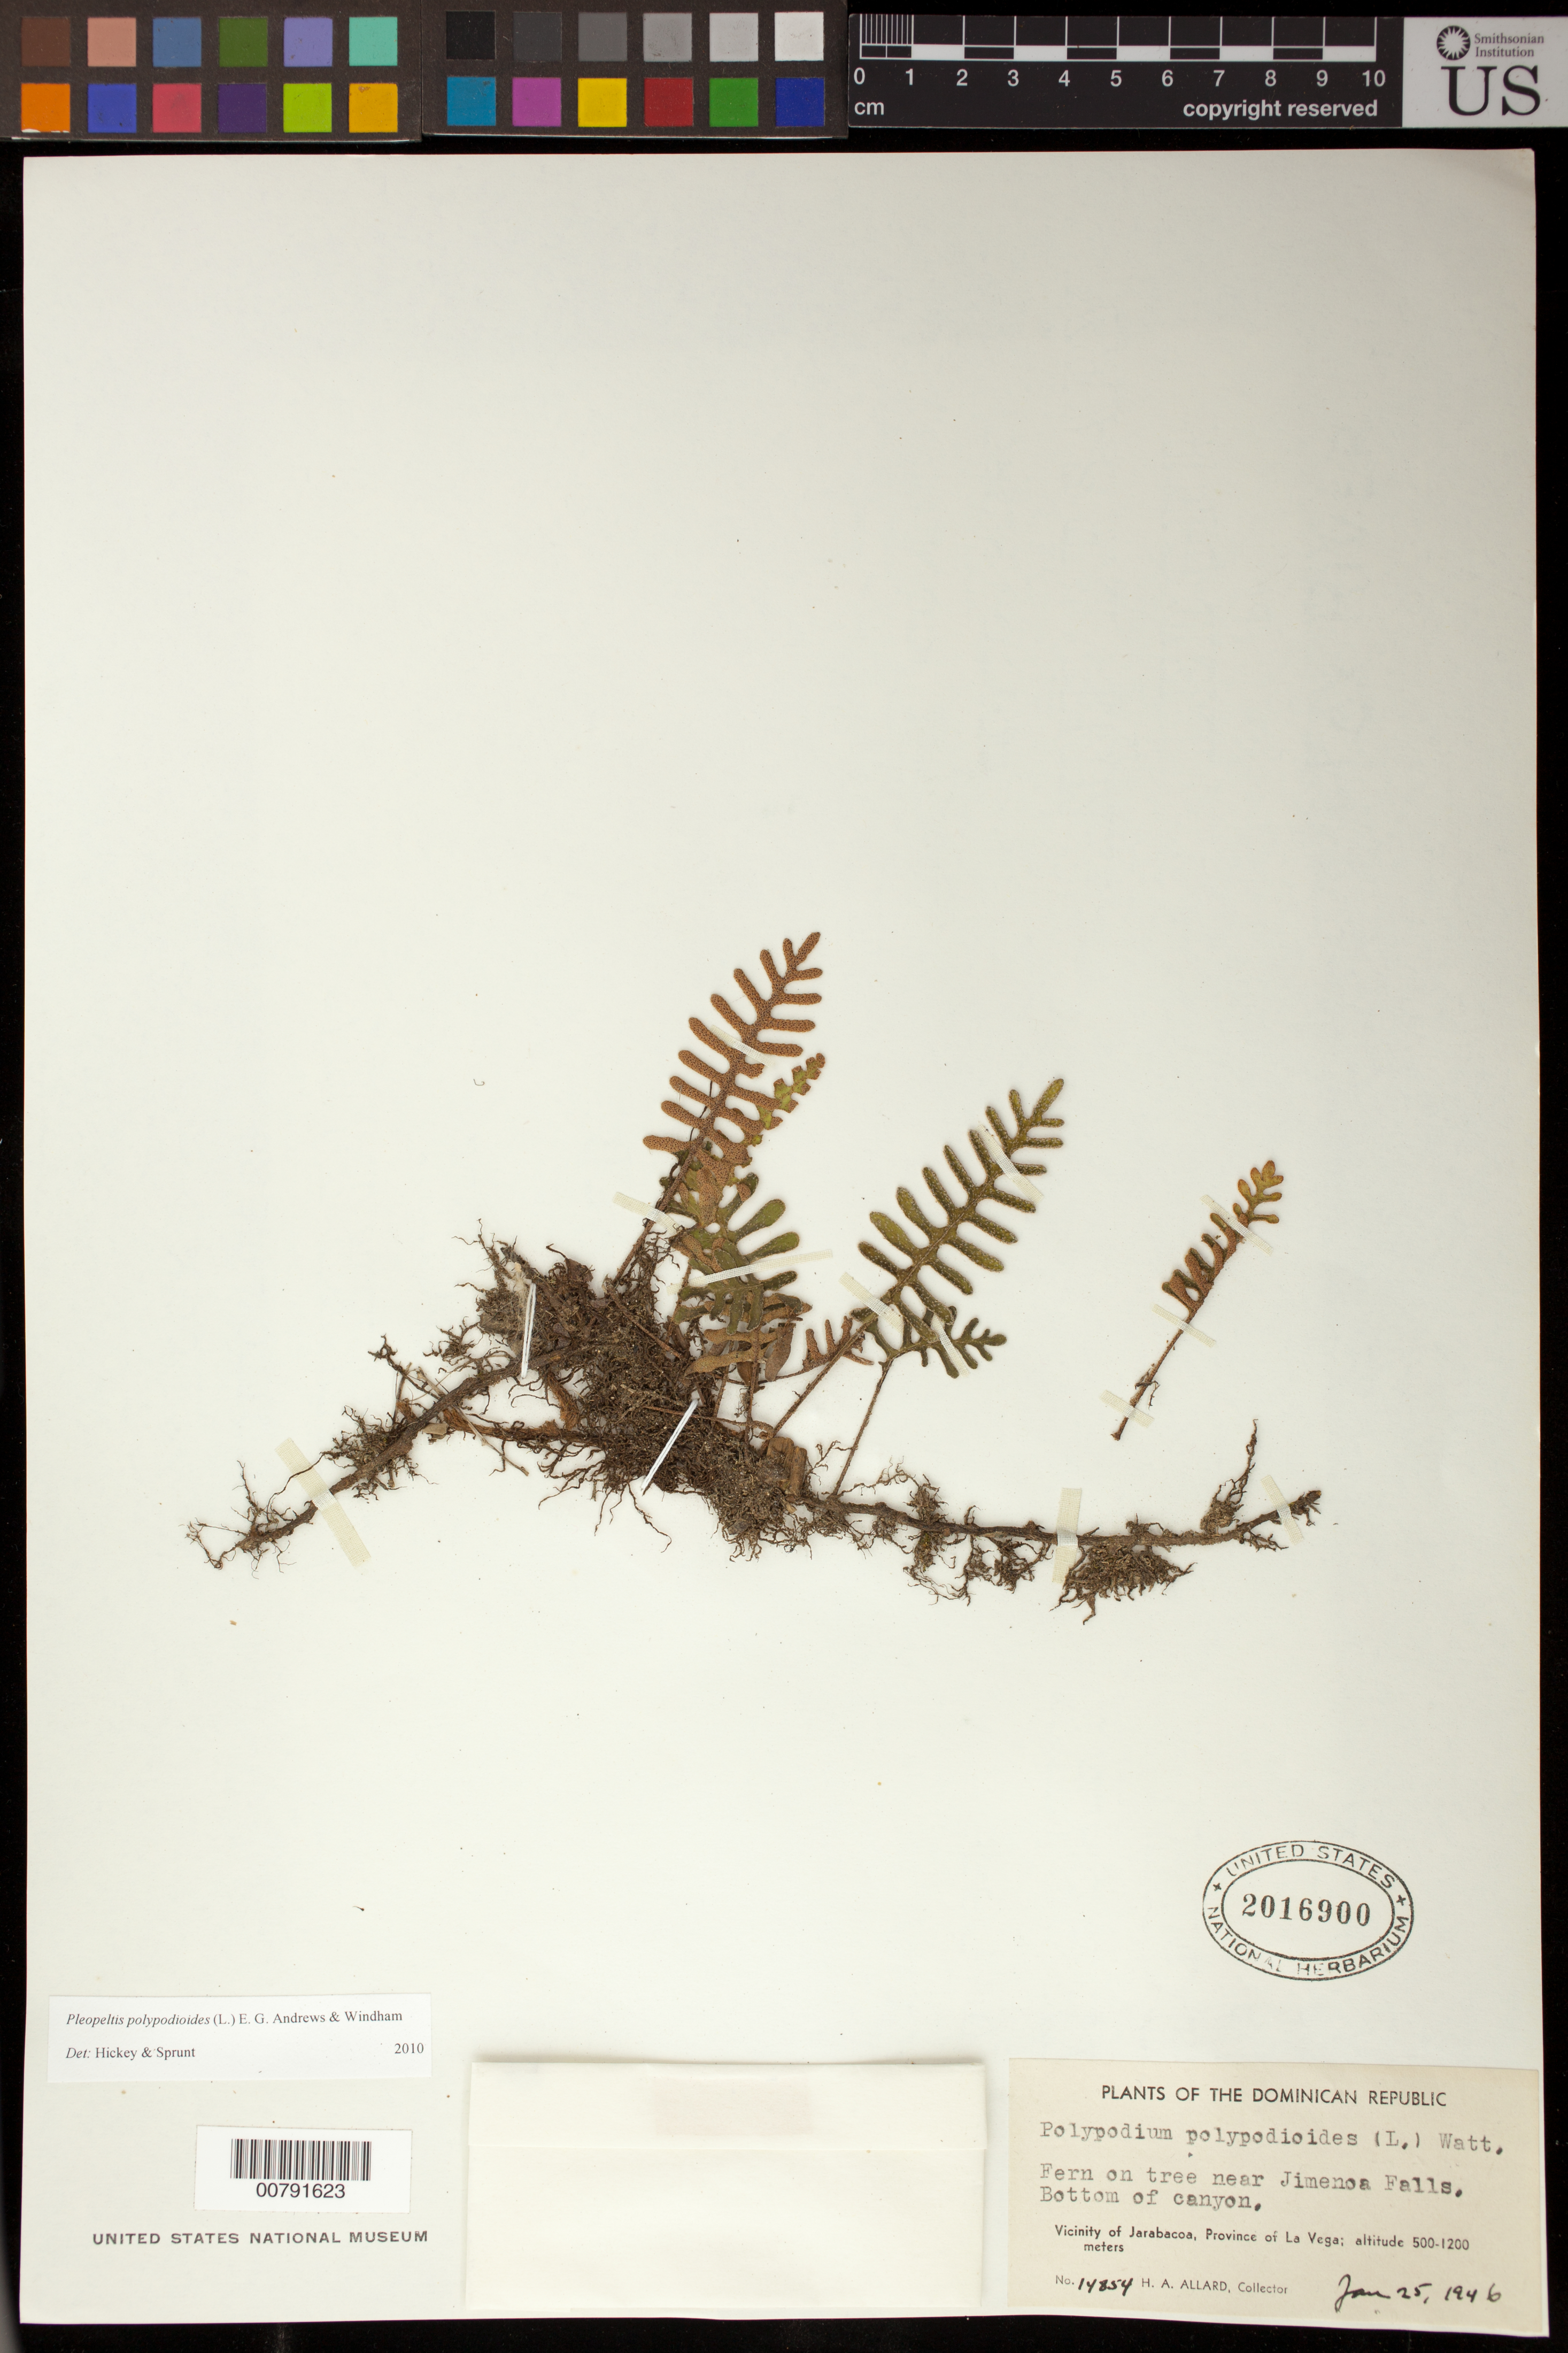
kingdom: Plantae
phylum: Tracheophyta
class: Polypodiopsida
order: Polypodiales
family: Polypodiaceae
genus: Pleopeltis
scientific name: Pleopeltis polypodioides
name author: (L.) E.G. Andrews & Windham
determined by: Hickey, R. J.; Sprunt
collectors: H. A. Allard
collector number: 14854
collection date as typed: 25 Jan 1946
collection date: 1946-01-25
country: Dominican Republic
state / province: La Vega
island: Hispaniola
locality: Jarabacoa, Jimenoa Falls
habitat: On tree near falls; bottom of canyon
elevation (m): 500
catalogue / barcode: US 2016900